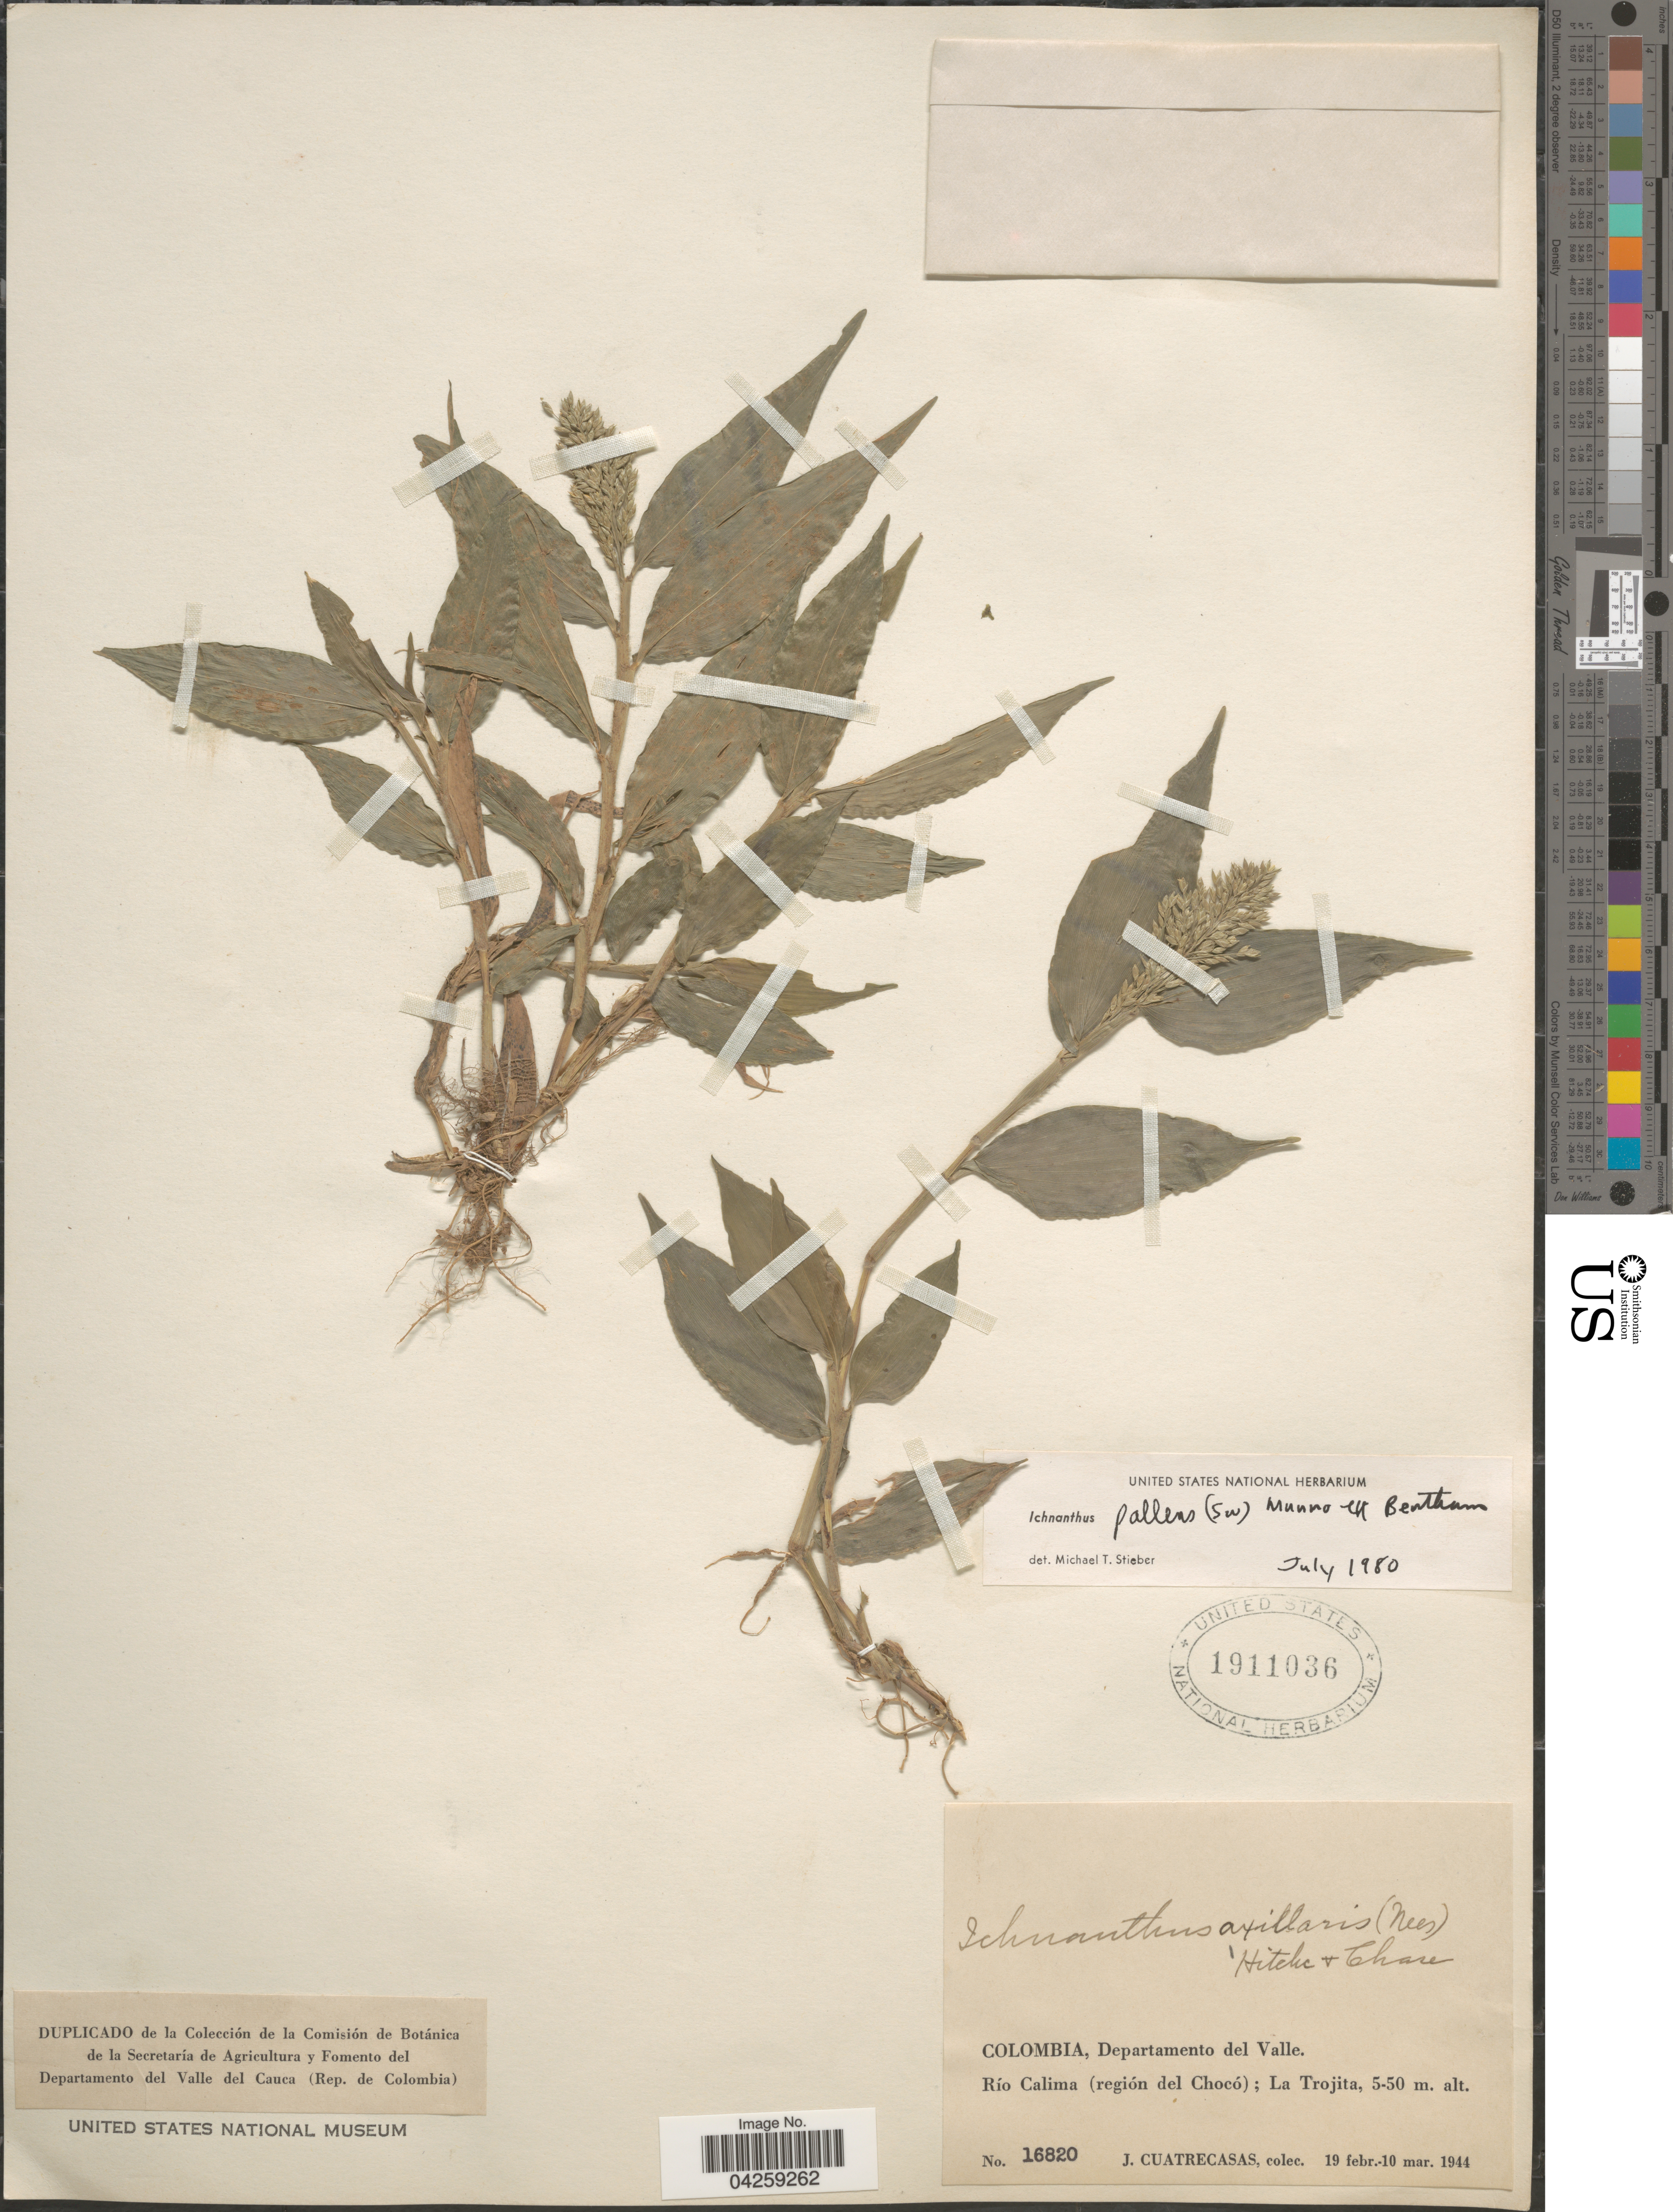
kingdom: Plantae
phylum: Tracheophyta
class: Liliopsida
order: Poales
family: Poaceae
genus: Ichnanthus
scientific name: Ichnanthus pallens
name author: (Sw.) Munro ex Benth.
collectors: J. Cuatrecasas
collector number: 16820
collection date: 1944-02-19/1944-03-10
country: Colombia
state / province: Valle del Cauca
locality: Departamento del Valle. Río Calima (región del Chocó); La Trojita. La Comisión de Botánica de la Secretaría de Agricultura y Fomento del Departamento del Valle de Cauca (Rep. de Colombia).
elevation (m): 5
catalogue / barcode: US 1911036